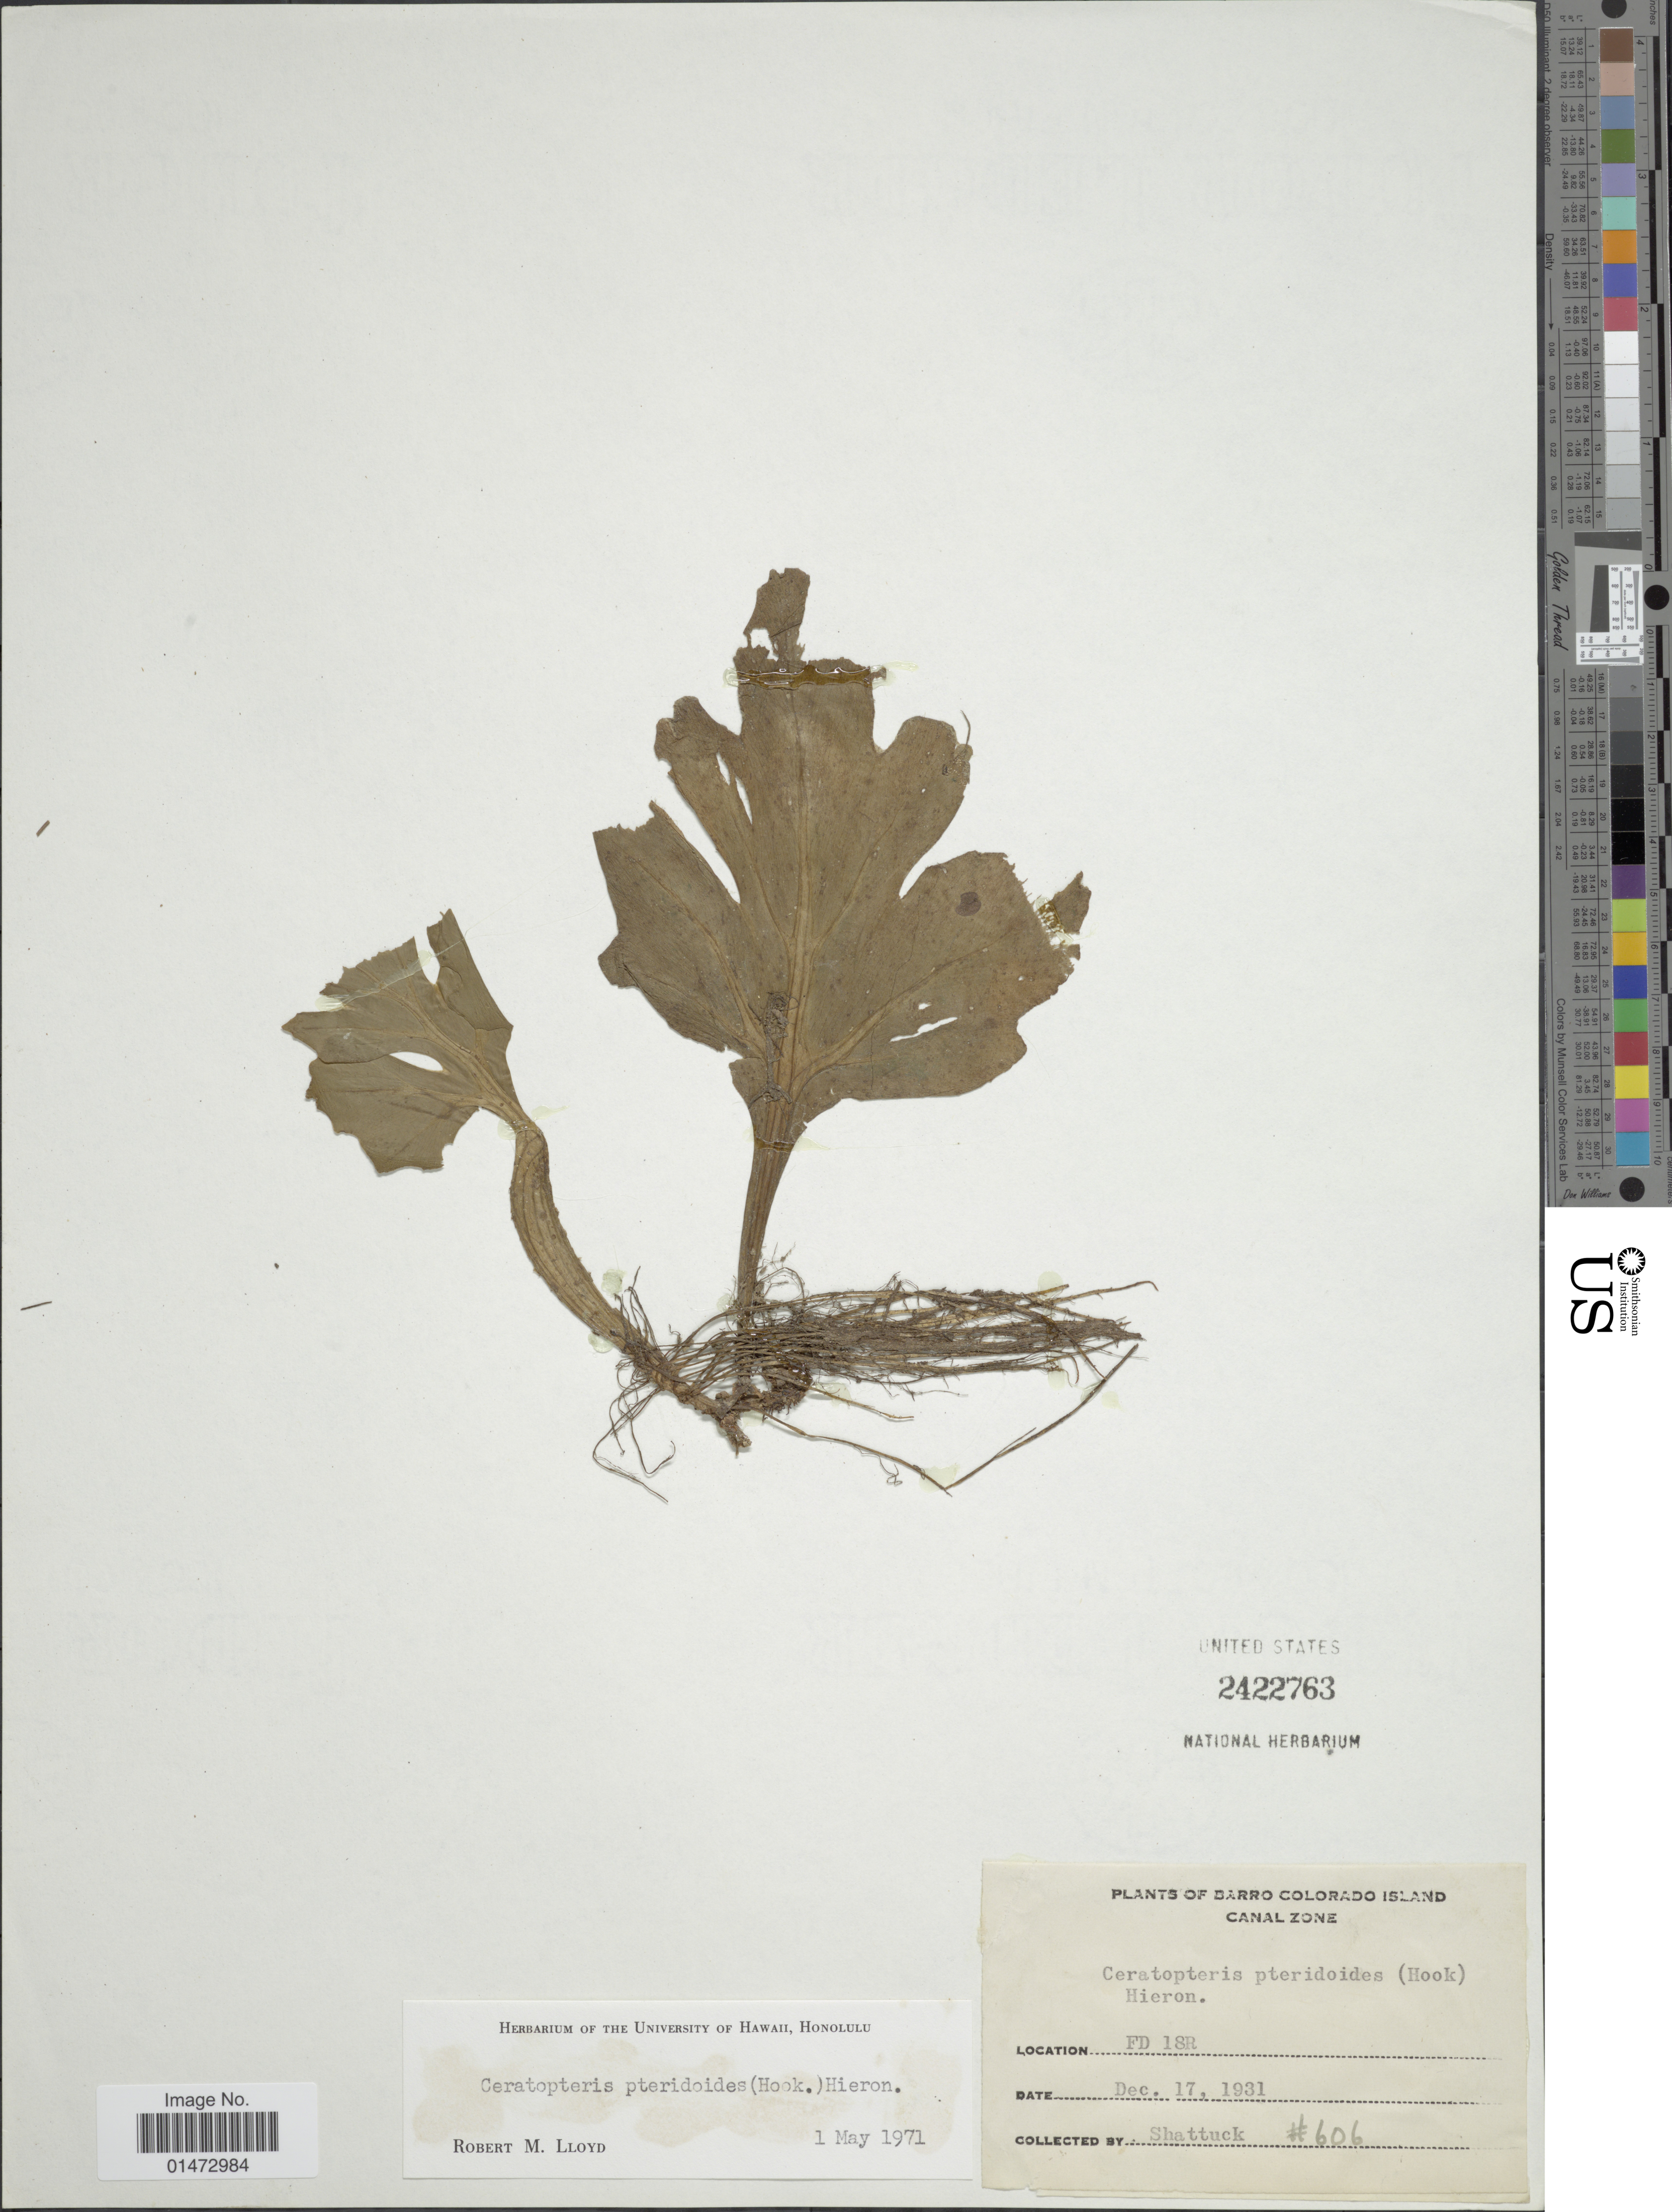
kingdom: Plantae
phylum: Tracheophyta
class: Polypodiopsida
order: Polypodiales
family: Pteridaceae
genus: Ceratopteris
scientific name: Ceratopteris pteridioides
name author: (Hook.) Hieron.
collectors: Shattuck, --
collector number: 606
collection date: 1931-12-17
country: Panama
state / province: Panamá Oeste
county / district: Canal Zone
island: Barro Colorado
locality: Barro Colorado Island. Canal Zone. FD 18R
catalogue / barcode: US 2422763